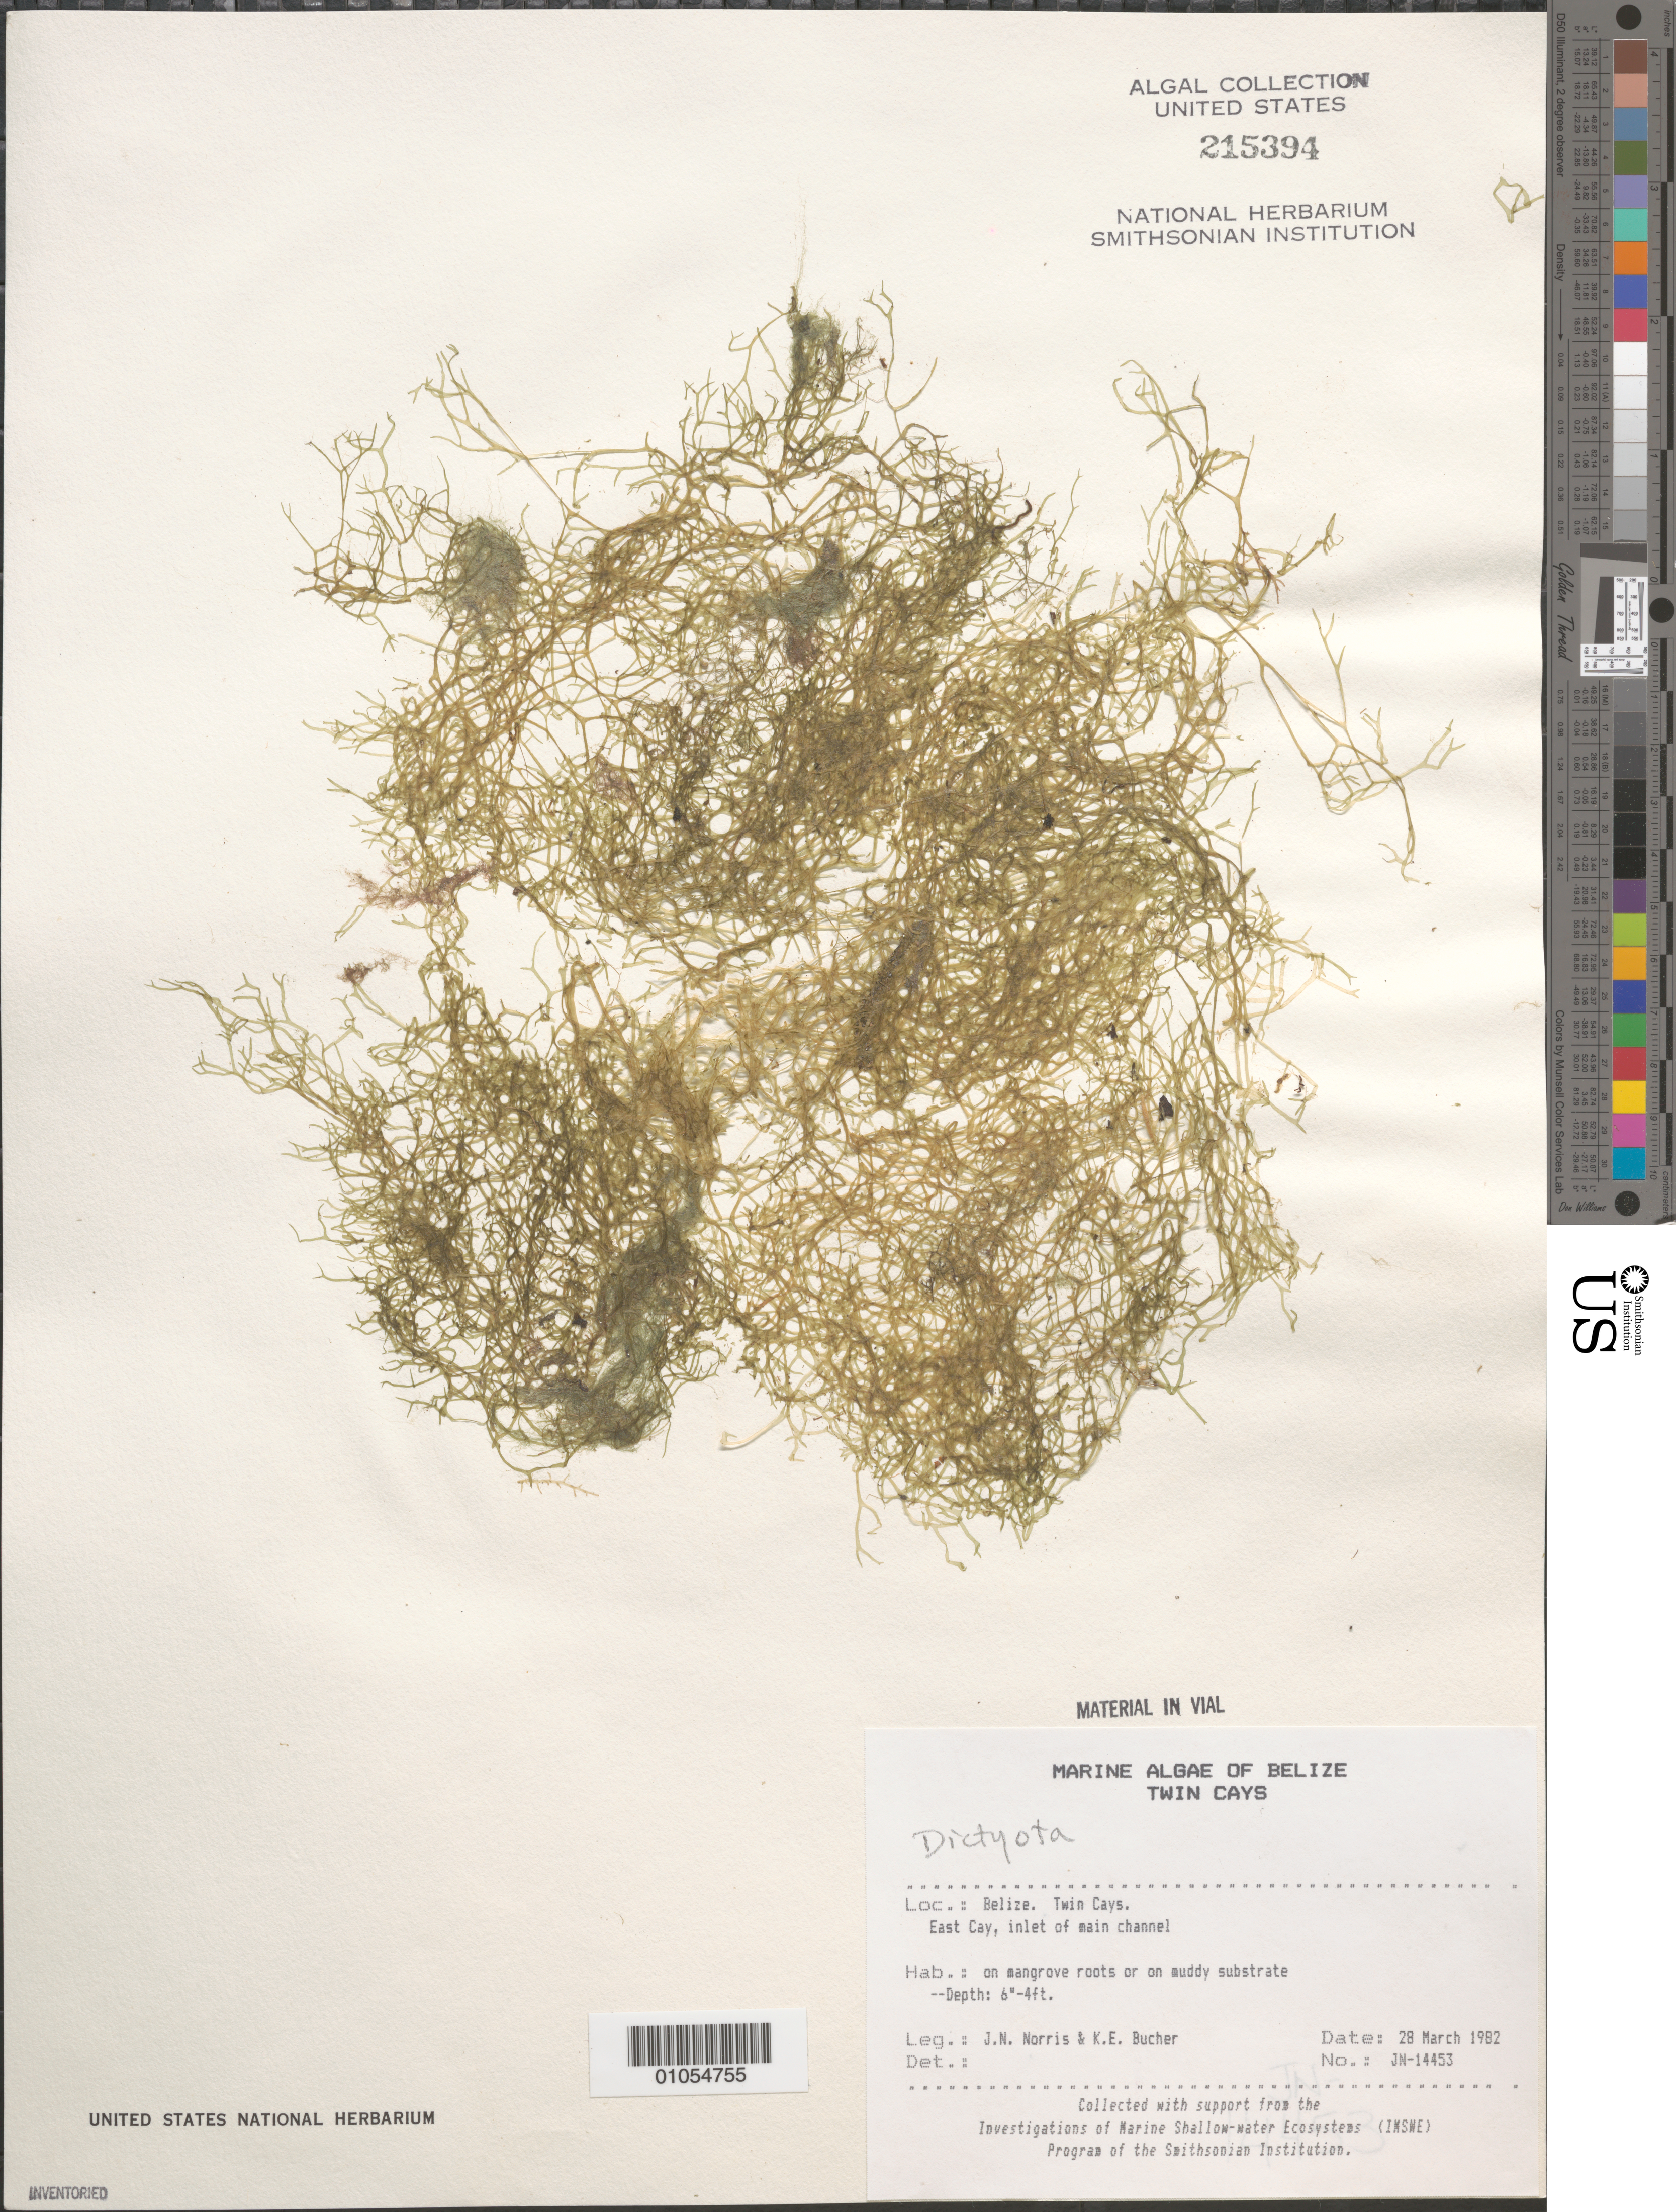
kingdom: Chromista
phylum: Ochrophyta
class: Phaeophyceae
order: Dictyotales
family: Dictyotaceae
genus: Dictyota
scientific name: Dictyota sp.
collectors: J. N. Norris & K. E. Bucher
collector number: JN-14453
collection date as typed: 28 Mar 1982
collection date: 1982-03-28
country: Belize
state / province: Stann Creek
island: East Cay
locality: Inlet of main channel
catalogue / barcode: US 215394